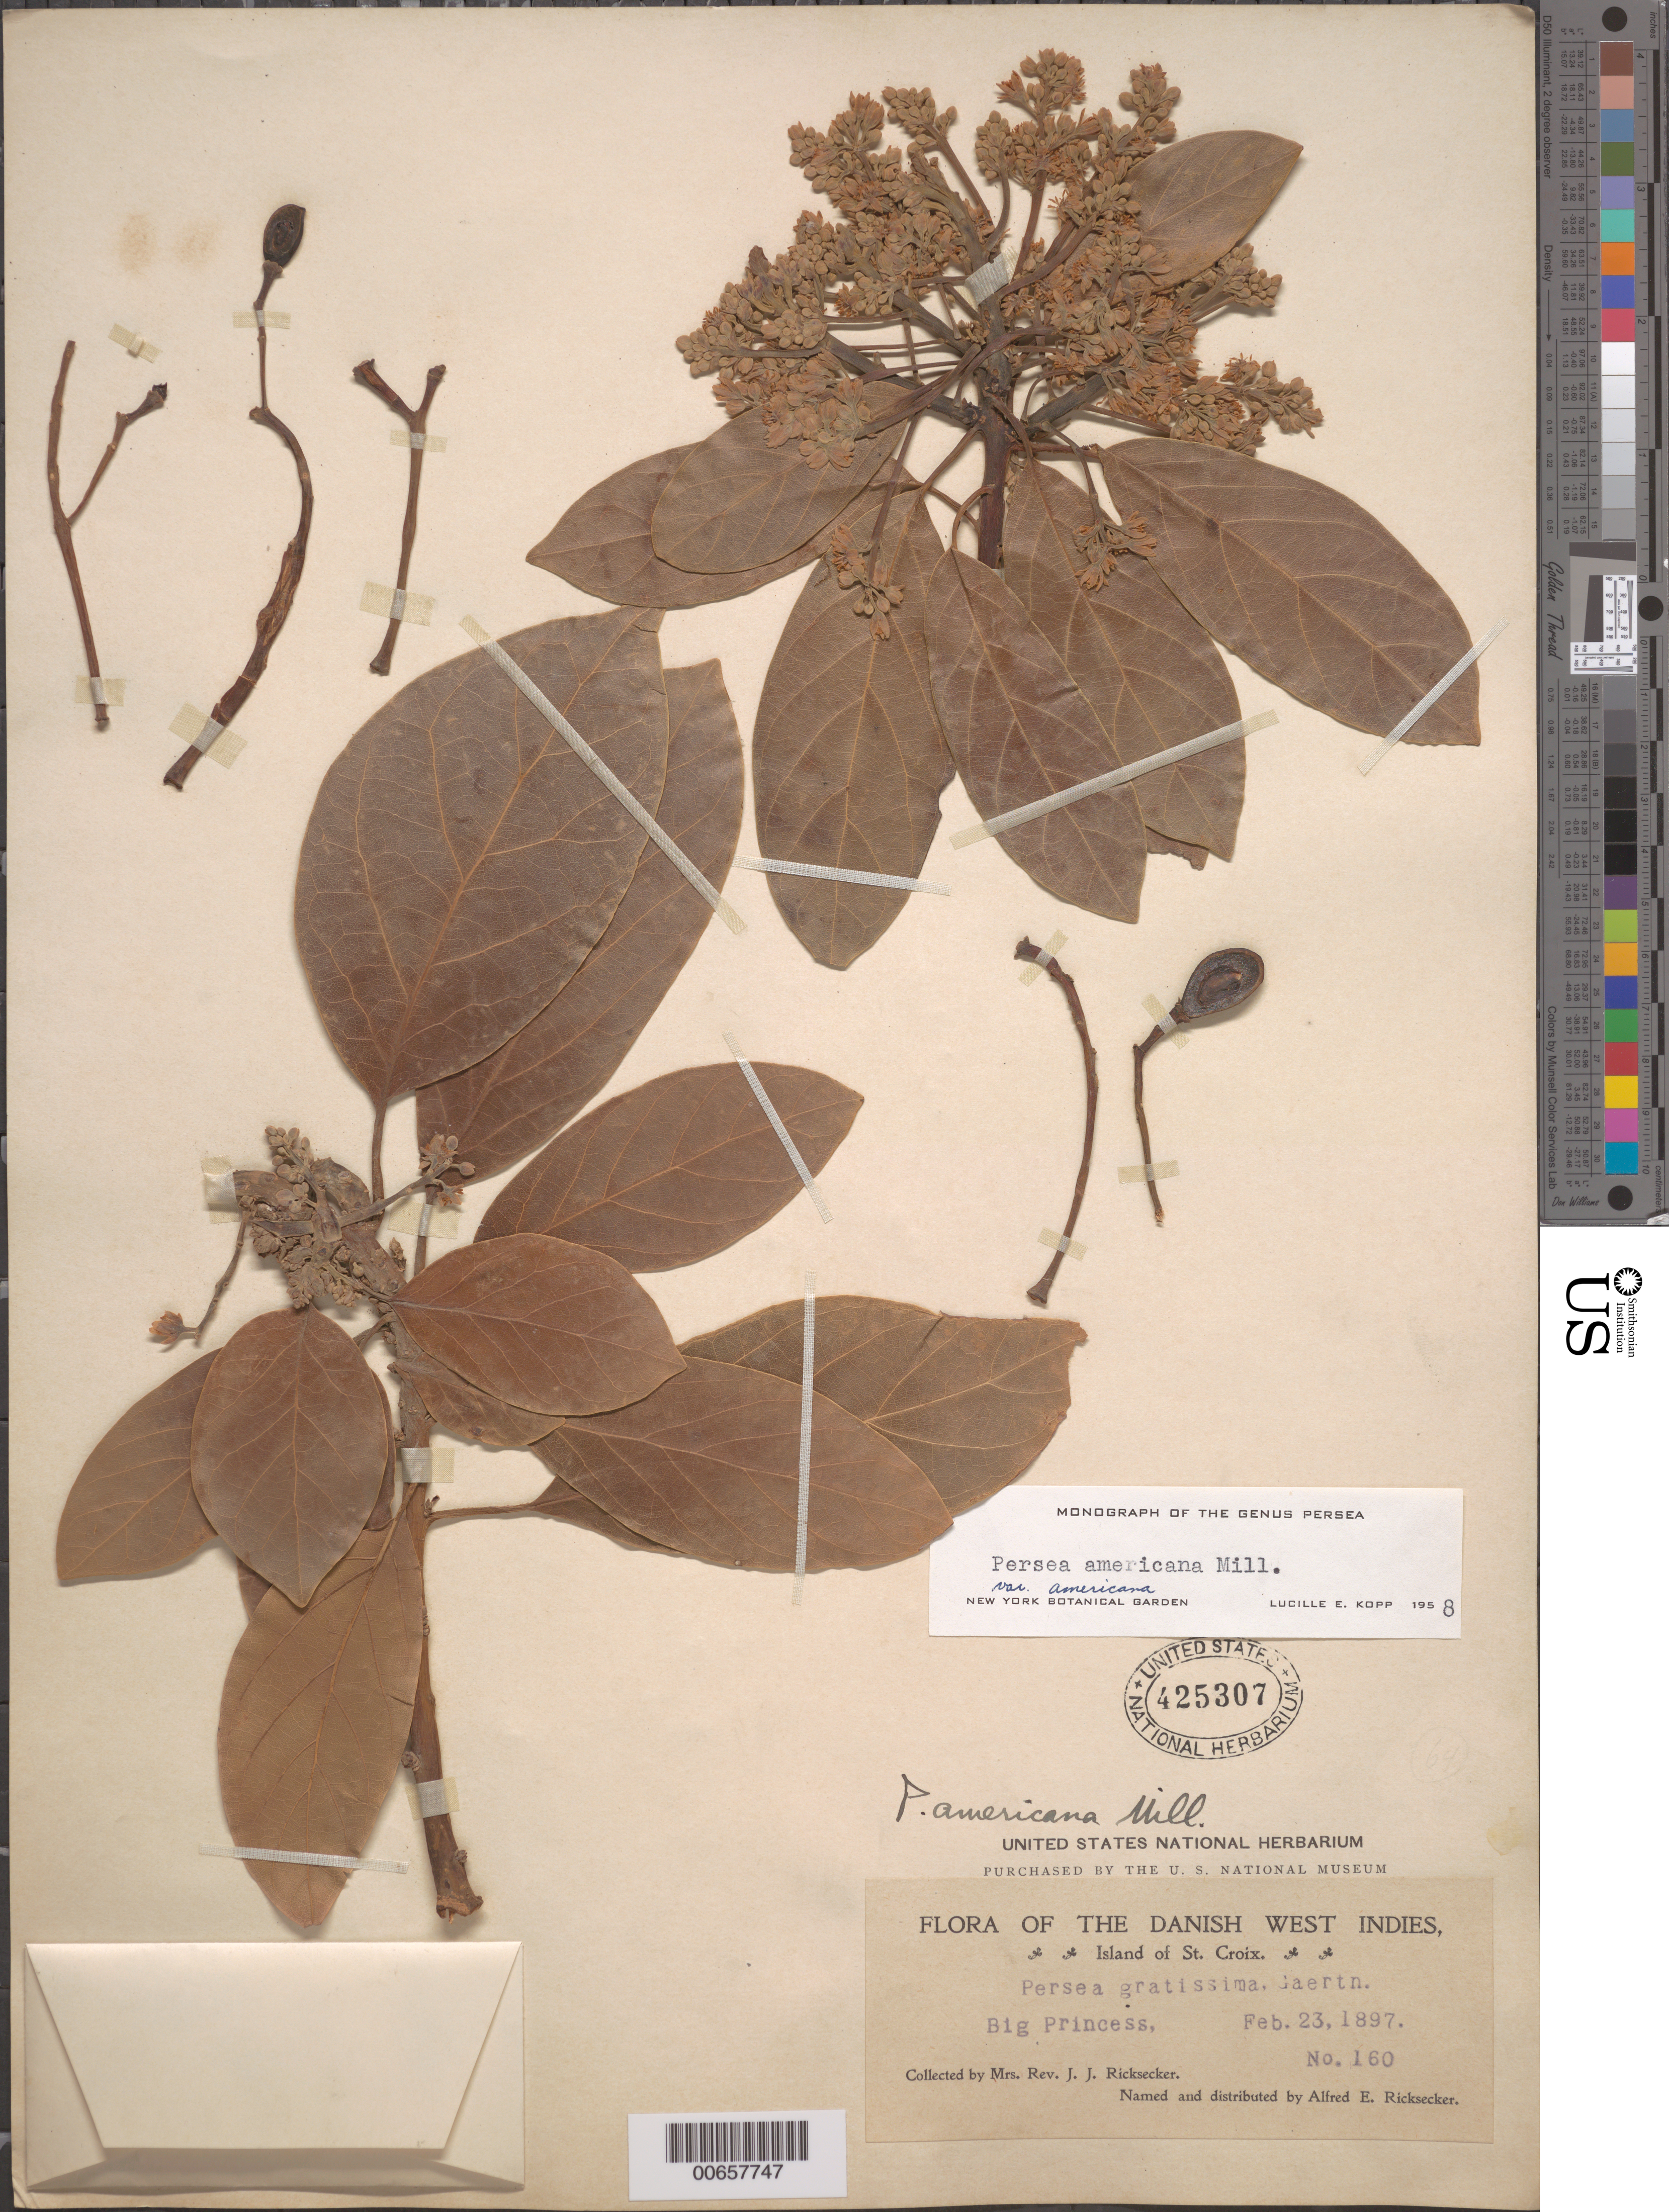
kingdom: Plantae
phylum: Tracheophyta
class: Magnoliopsida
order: Laurales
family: Lauraceae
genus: Persea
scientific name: Persea americana var. americana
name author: Mill.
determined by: Kopp, L. E., (NY), New York Botanical Garden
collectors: Mrs. J. J. Ricksecker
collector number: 160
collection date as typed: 23 Feb 1897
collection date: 1897-02-23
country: U.S. Virgin Islands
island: St. Croix Island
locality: Big Princess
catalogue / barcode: US 425307